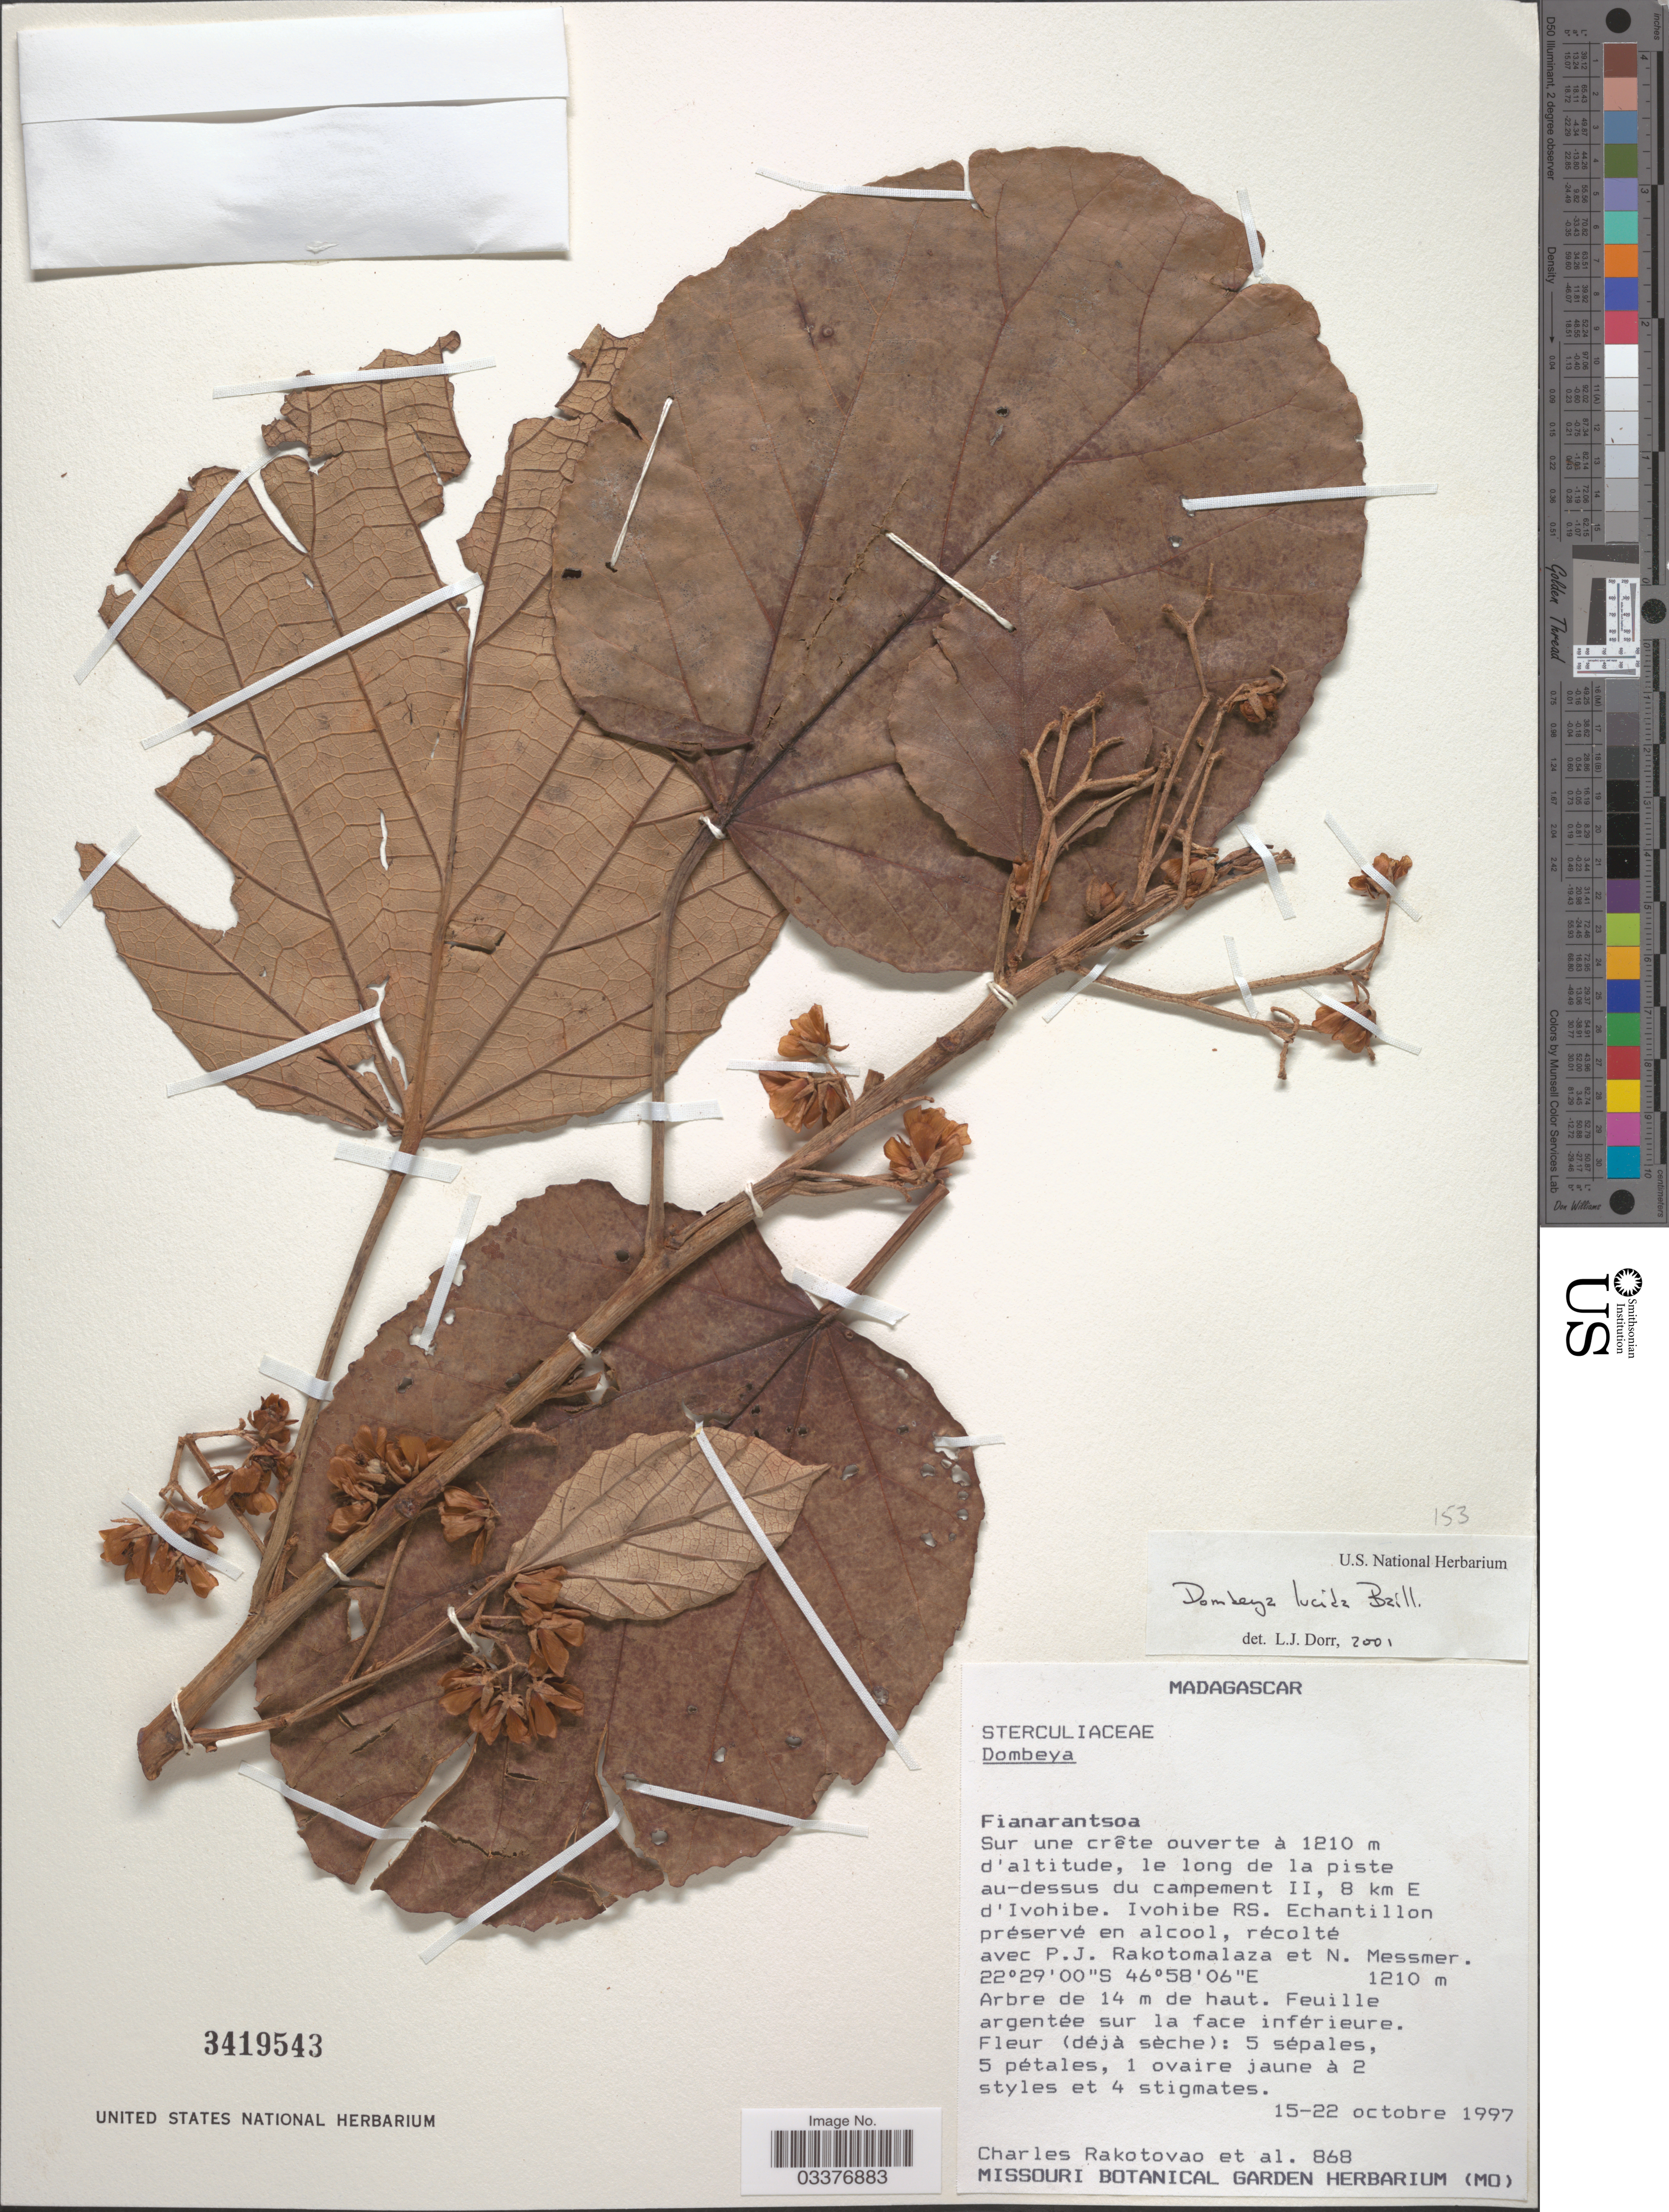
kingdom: Plantae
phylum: Tracheophyta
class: Magnoliopsida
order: Malvales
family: Malvaceae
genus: Dombeya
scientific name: Dombeya lucida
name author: Baill.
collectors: C. Rakotovao, P. J. Rakotomalaza & R. Messmer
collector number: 868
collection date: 1997-10-15/1997-10-22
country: Madagascar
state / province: Ihorombe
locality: Sur une crête ouverte à 1210 m d' altitude, le long de la piste au-dessus du campement II, 8 km E d'Ivohibe. Ivohibe RS.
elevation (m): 1210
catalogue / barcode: US 3419543